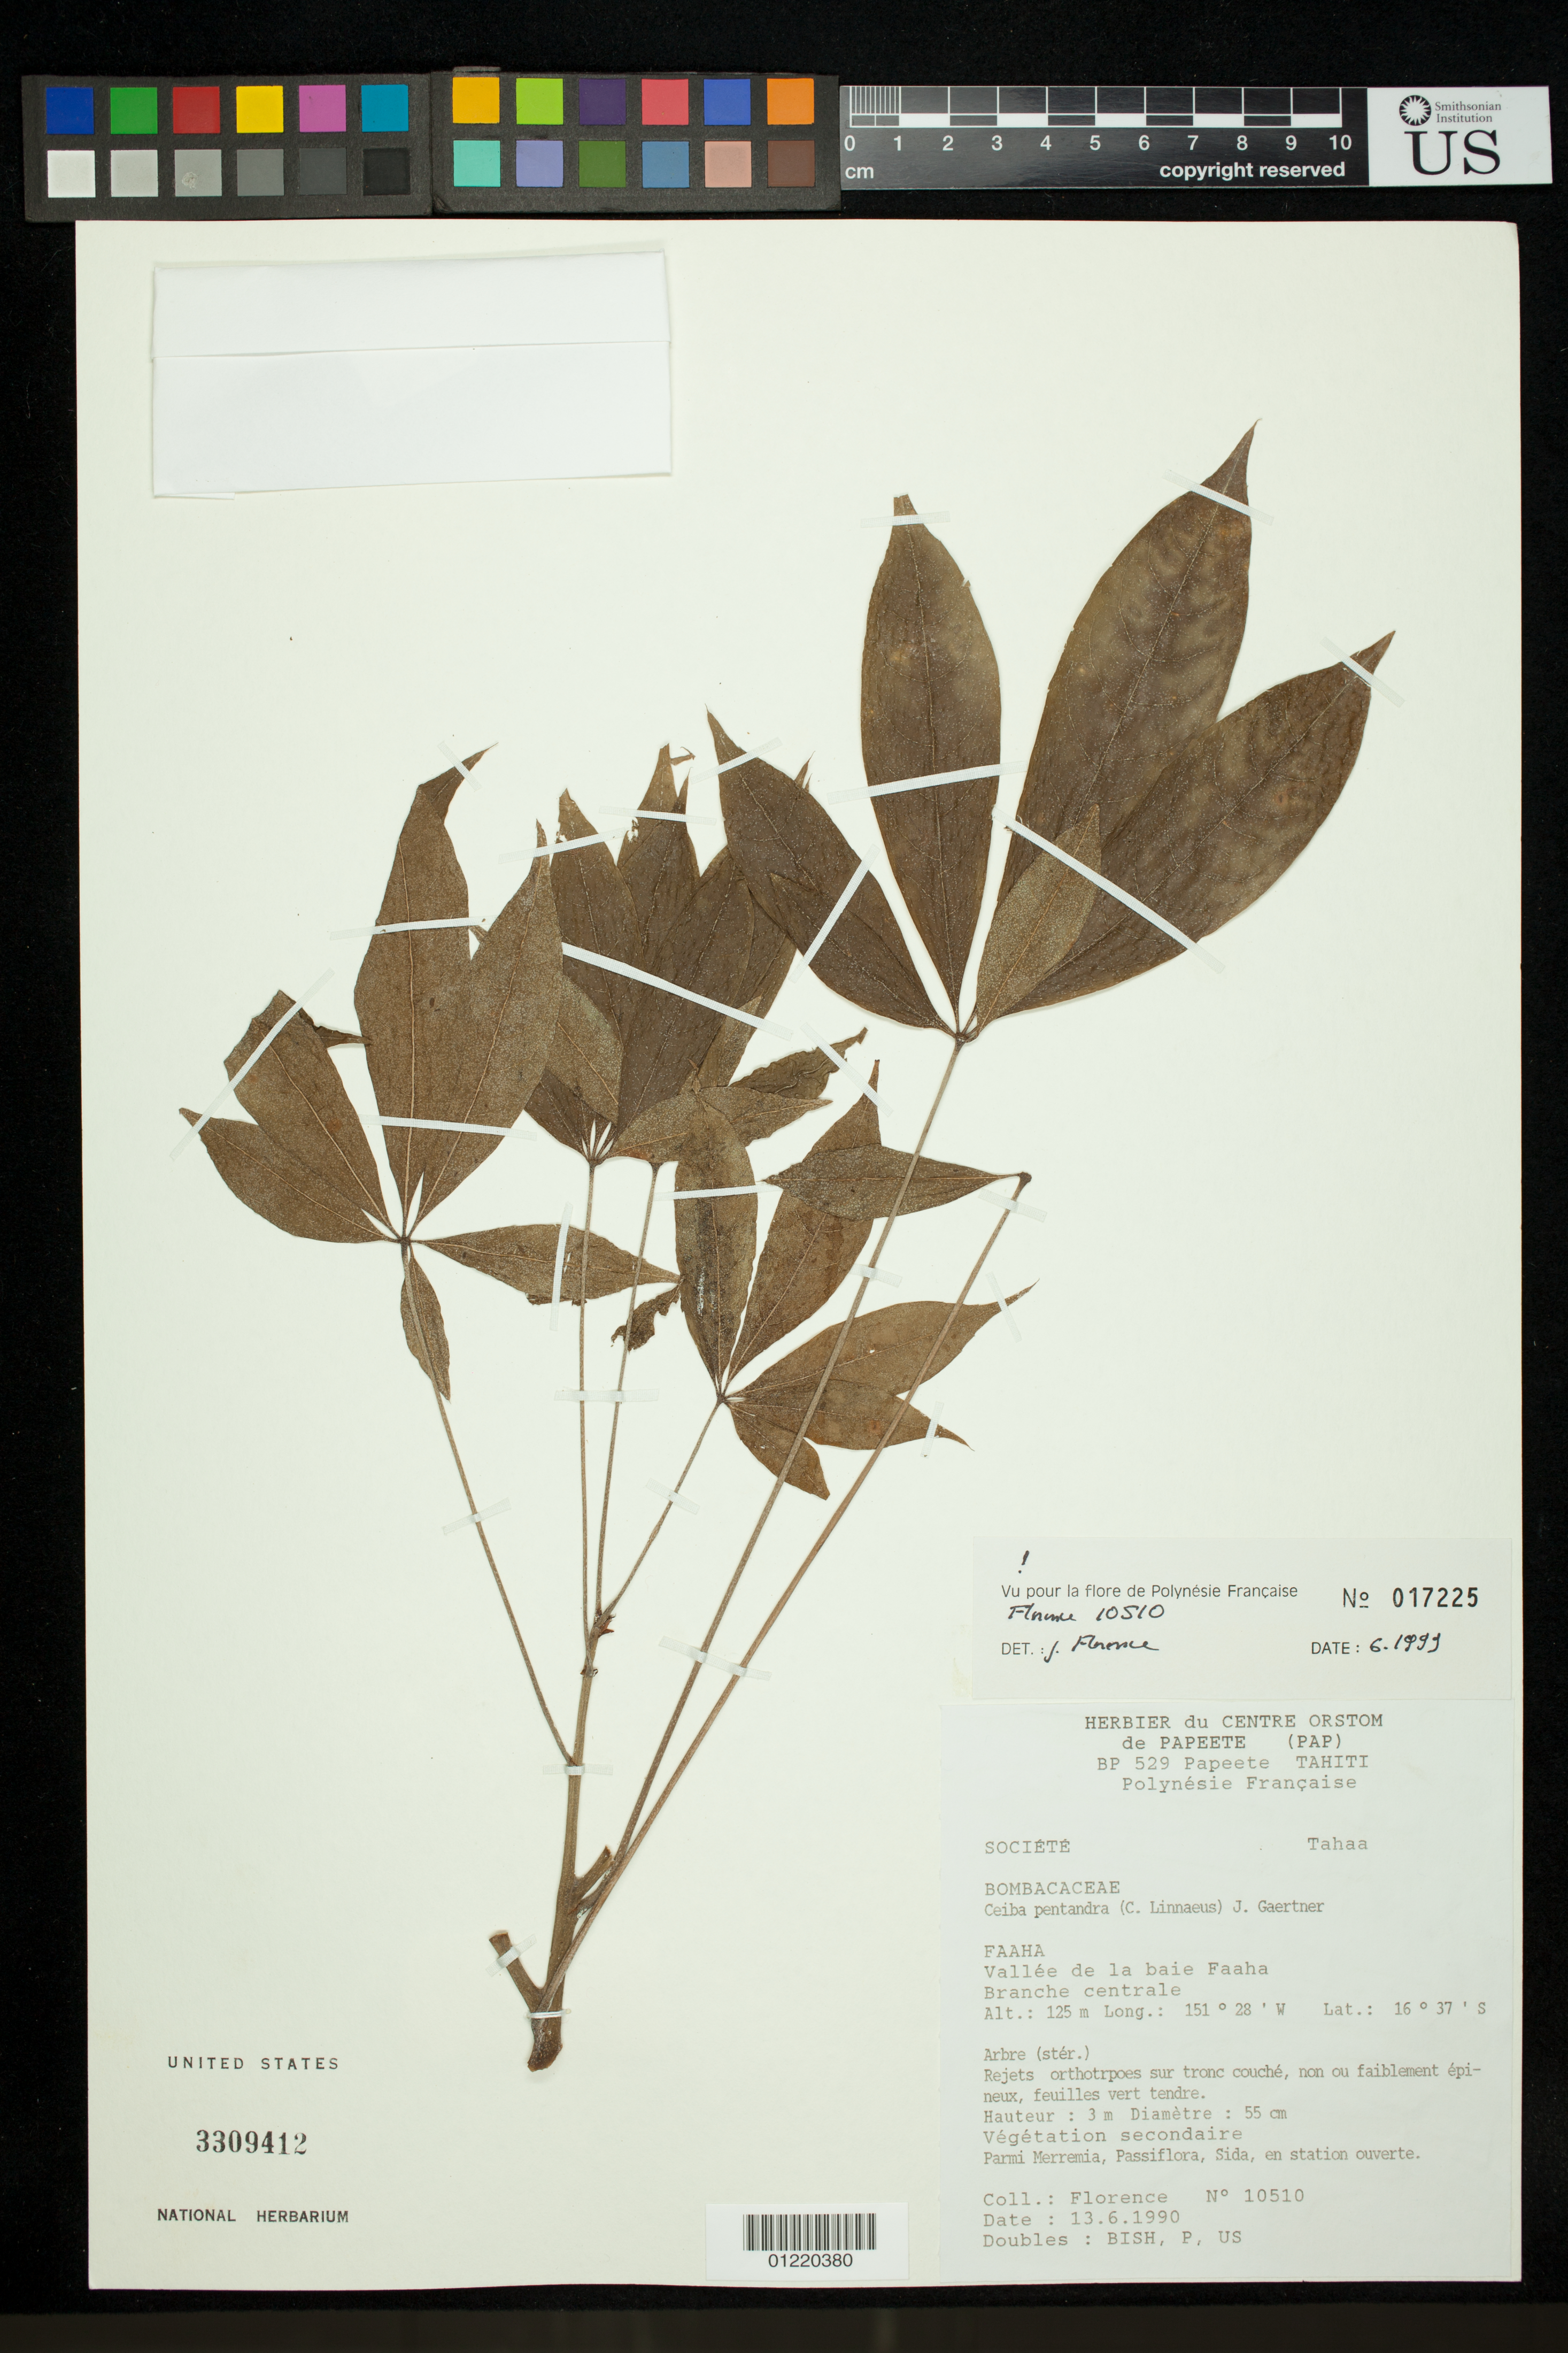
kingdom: Plantae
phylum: Tracheophyta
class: Magnoliopsida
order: Malvales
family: Malvaceae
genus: Ceiba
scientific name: Ceiba pentandra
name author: (L.) Gaertn.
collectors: J. Florence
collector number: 10510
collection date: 1990-06-13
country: French Polynesia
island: Tahaa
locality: Vallee de la baie Tahaa, Branch centrale.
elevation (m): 125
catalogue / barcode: US 3309412